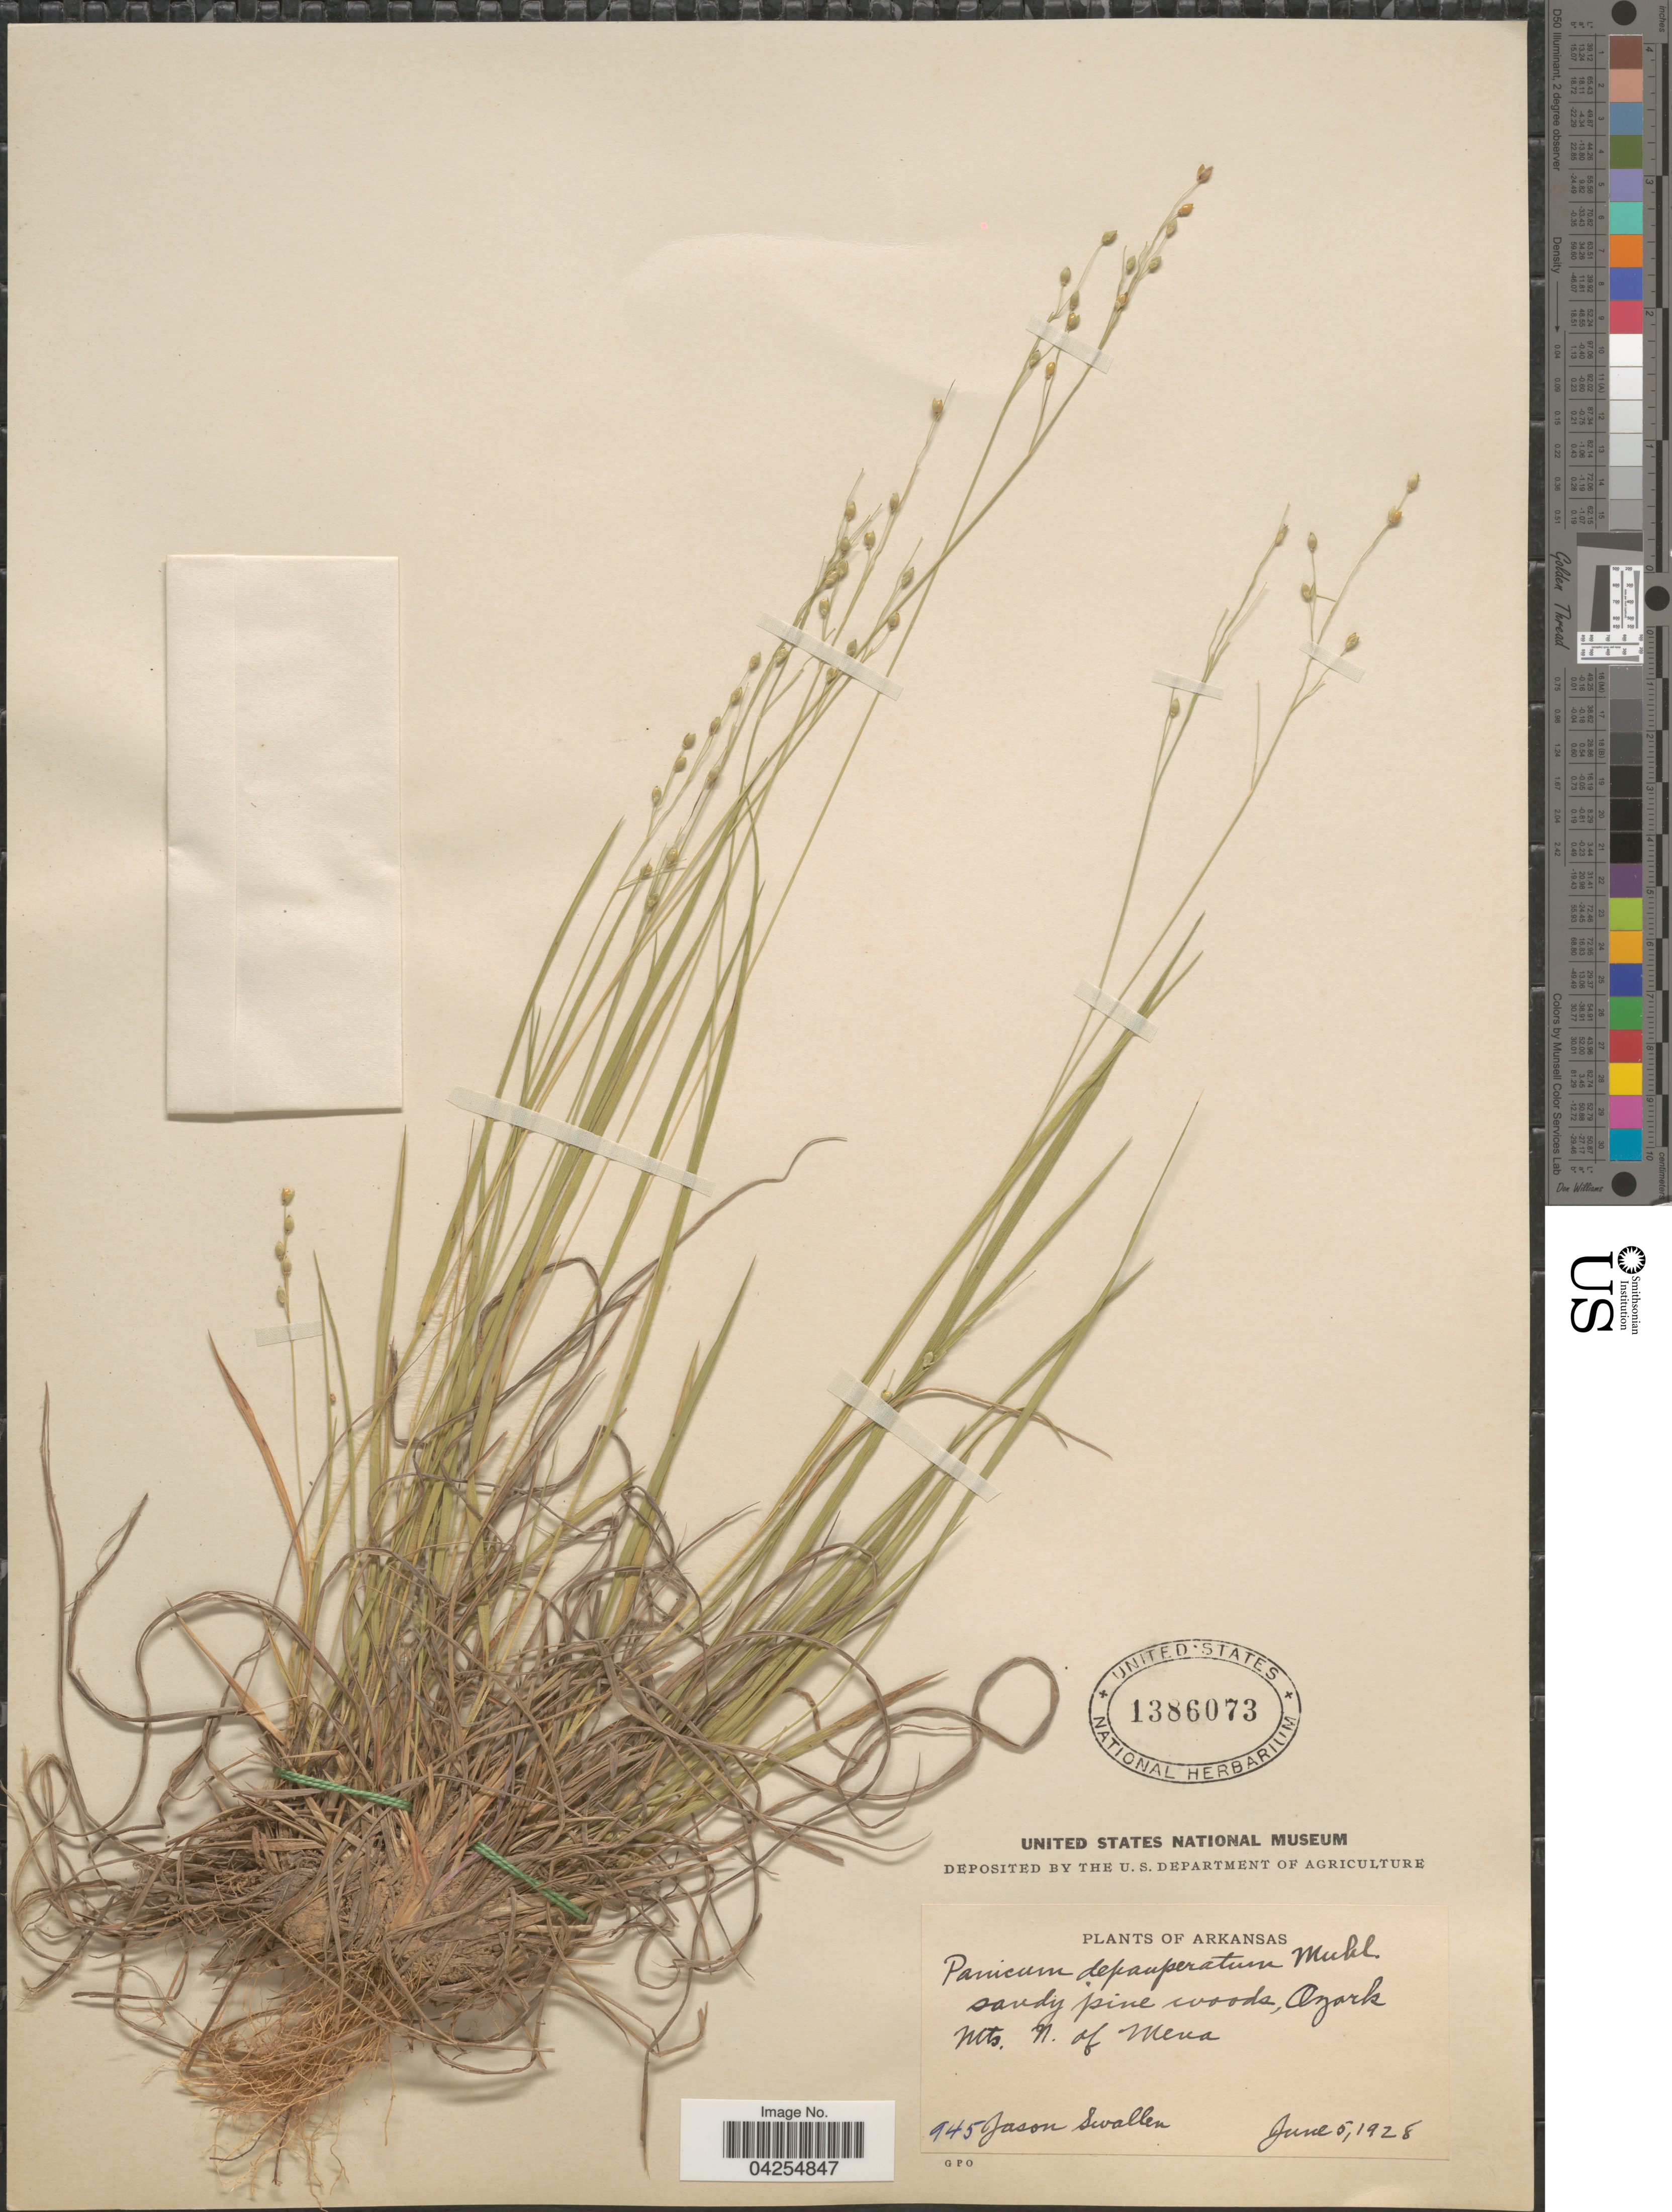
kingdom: Plantae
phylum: Tracheophyta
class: Liliopsida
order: Poales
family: Poaceae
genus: Dichanthelium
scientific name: Dichanthelium depauperatum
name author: (Muhl.) Gould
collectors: J. R. Swallen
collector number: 945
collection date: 1928-06-05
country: United States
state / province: Arkansas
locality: Ozark Mts. N. of Mena.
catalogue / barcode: US 1386073